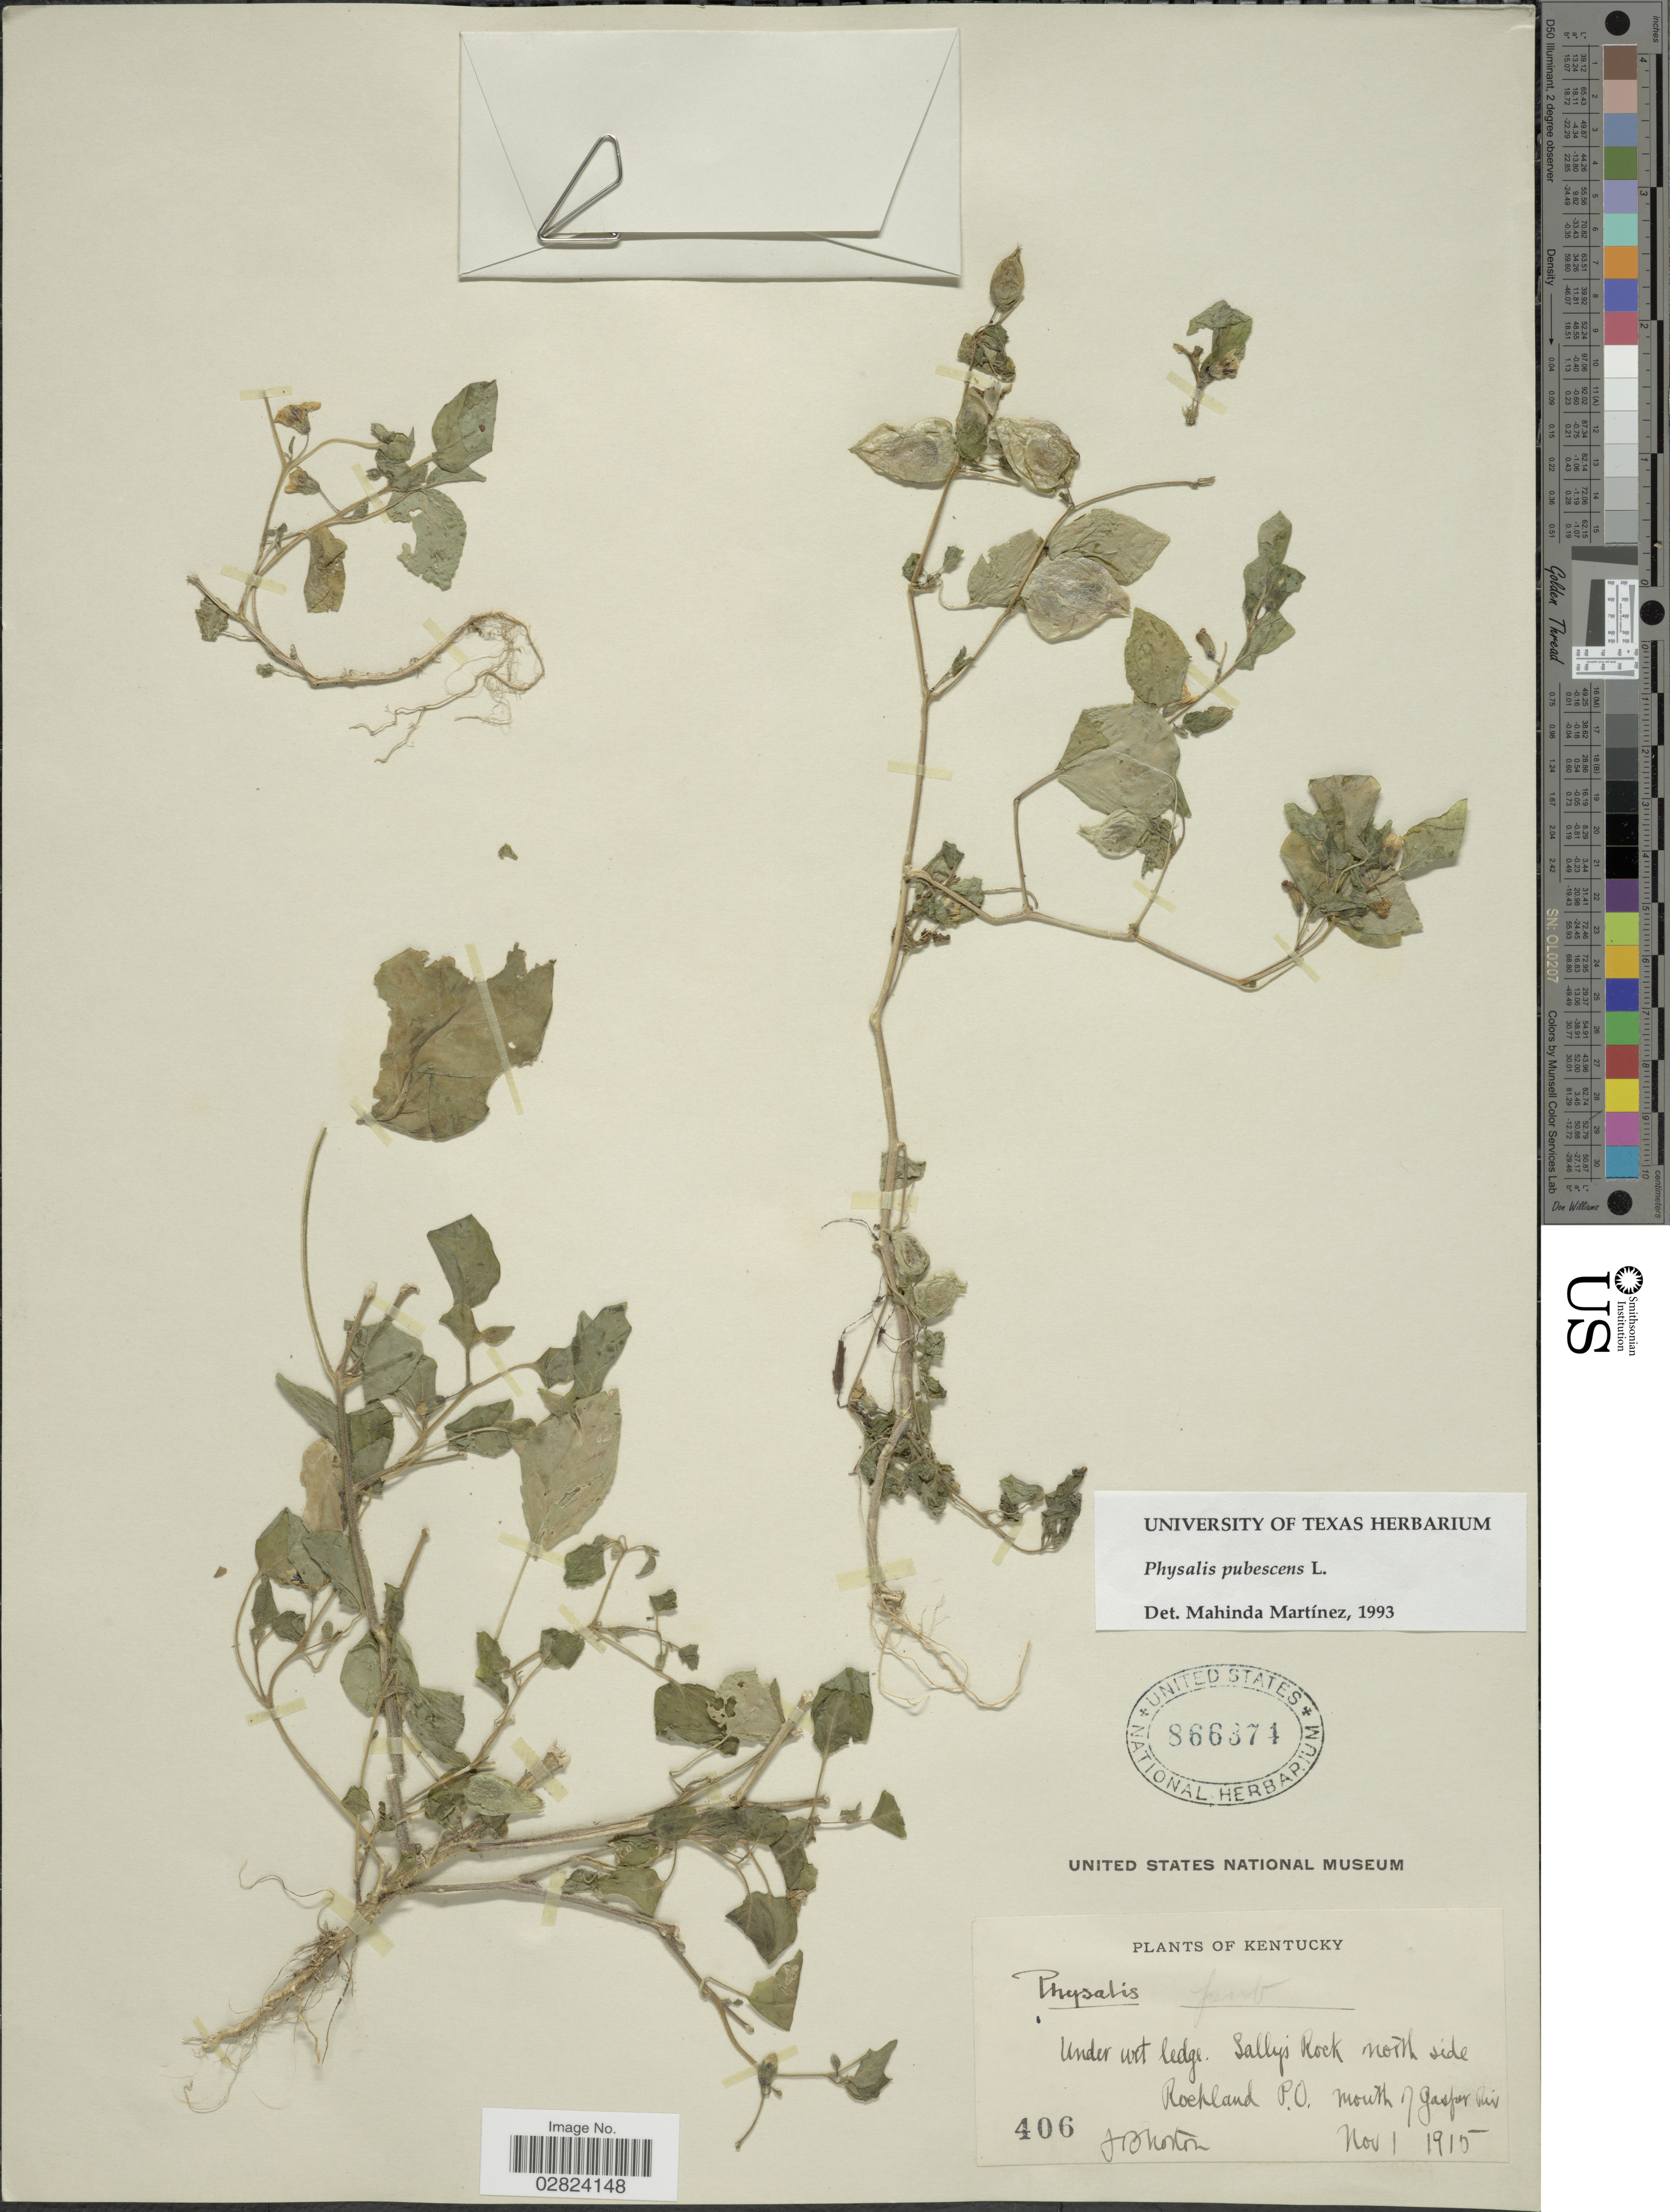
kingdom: Plantae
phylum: Tracheophyta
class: Magnoliopsida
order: Solanales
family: Solanaceae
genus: Physalis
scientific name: Physalis pubescens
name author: L.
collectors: J. B. Norton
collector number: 406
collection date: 1915-11-01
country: United States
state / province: Kentucky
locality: Under wet ledge. Sally's Rock north side Rockland P. O. mouth of Gasper Riv.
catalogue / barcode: US 866374